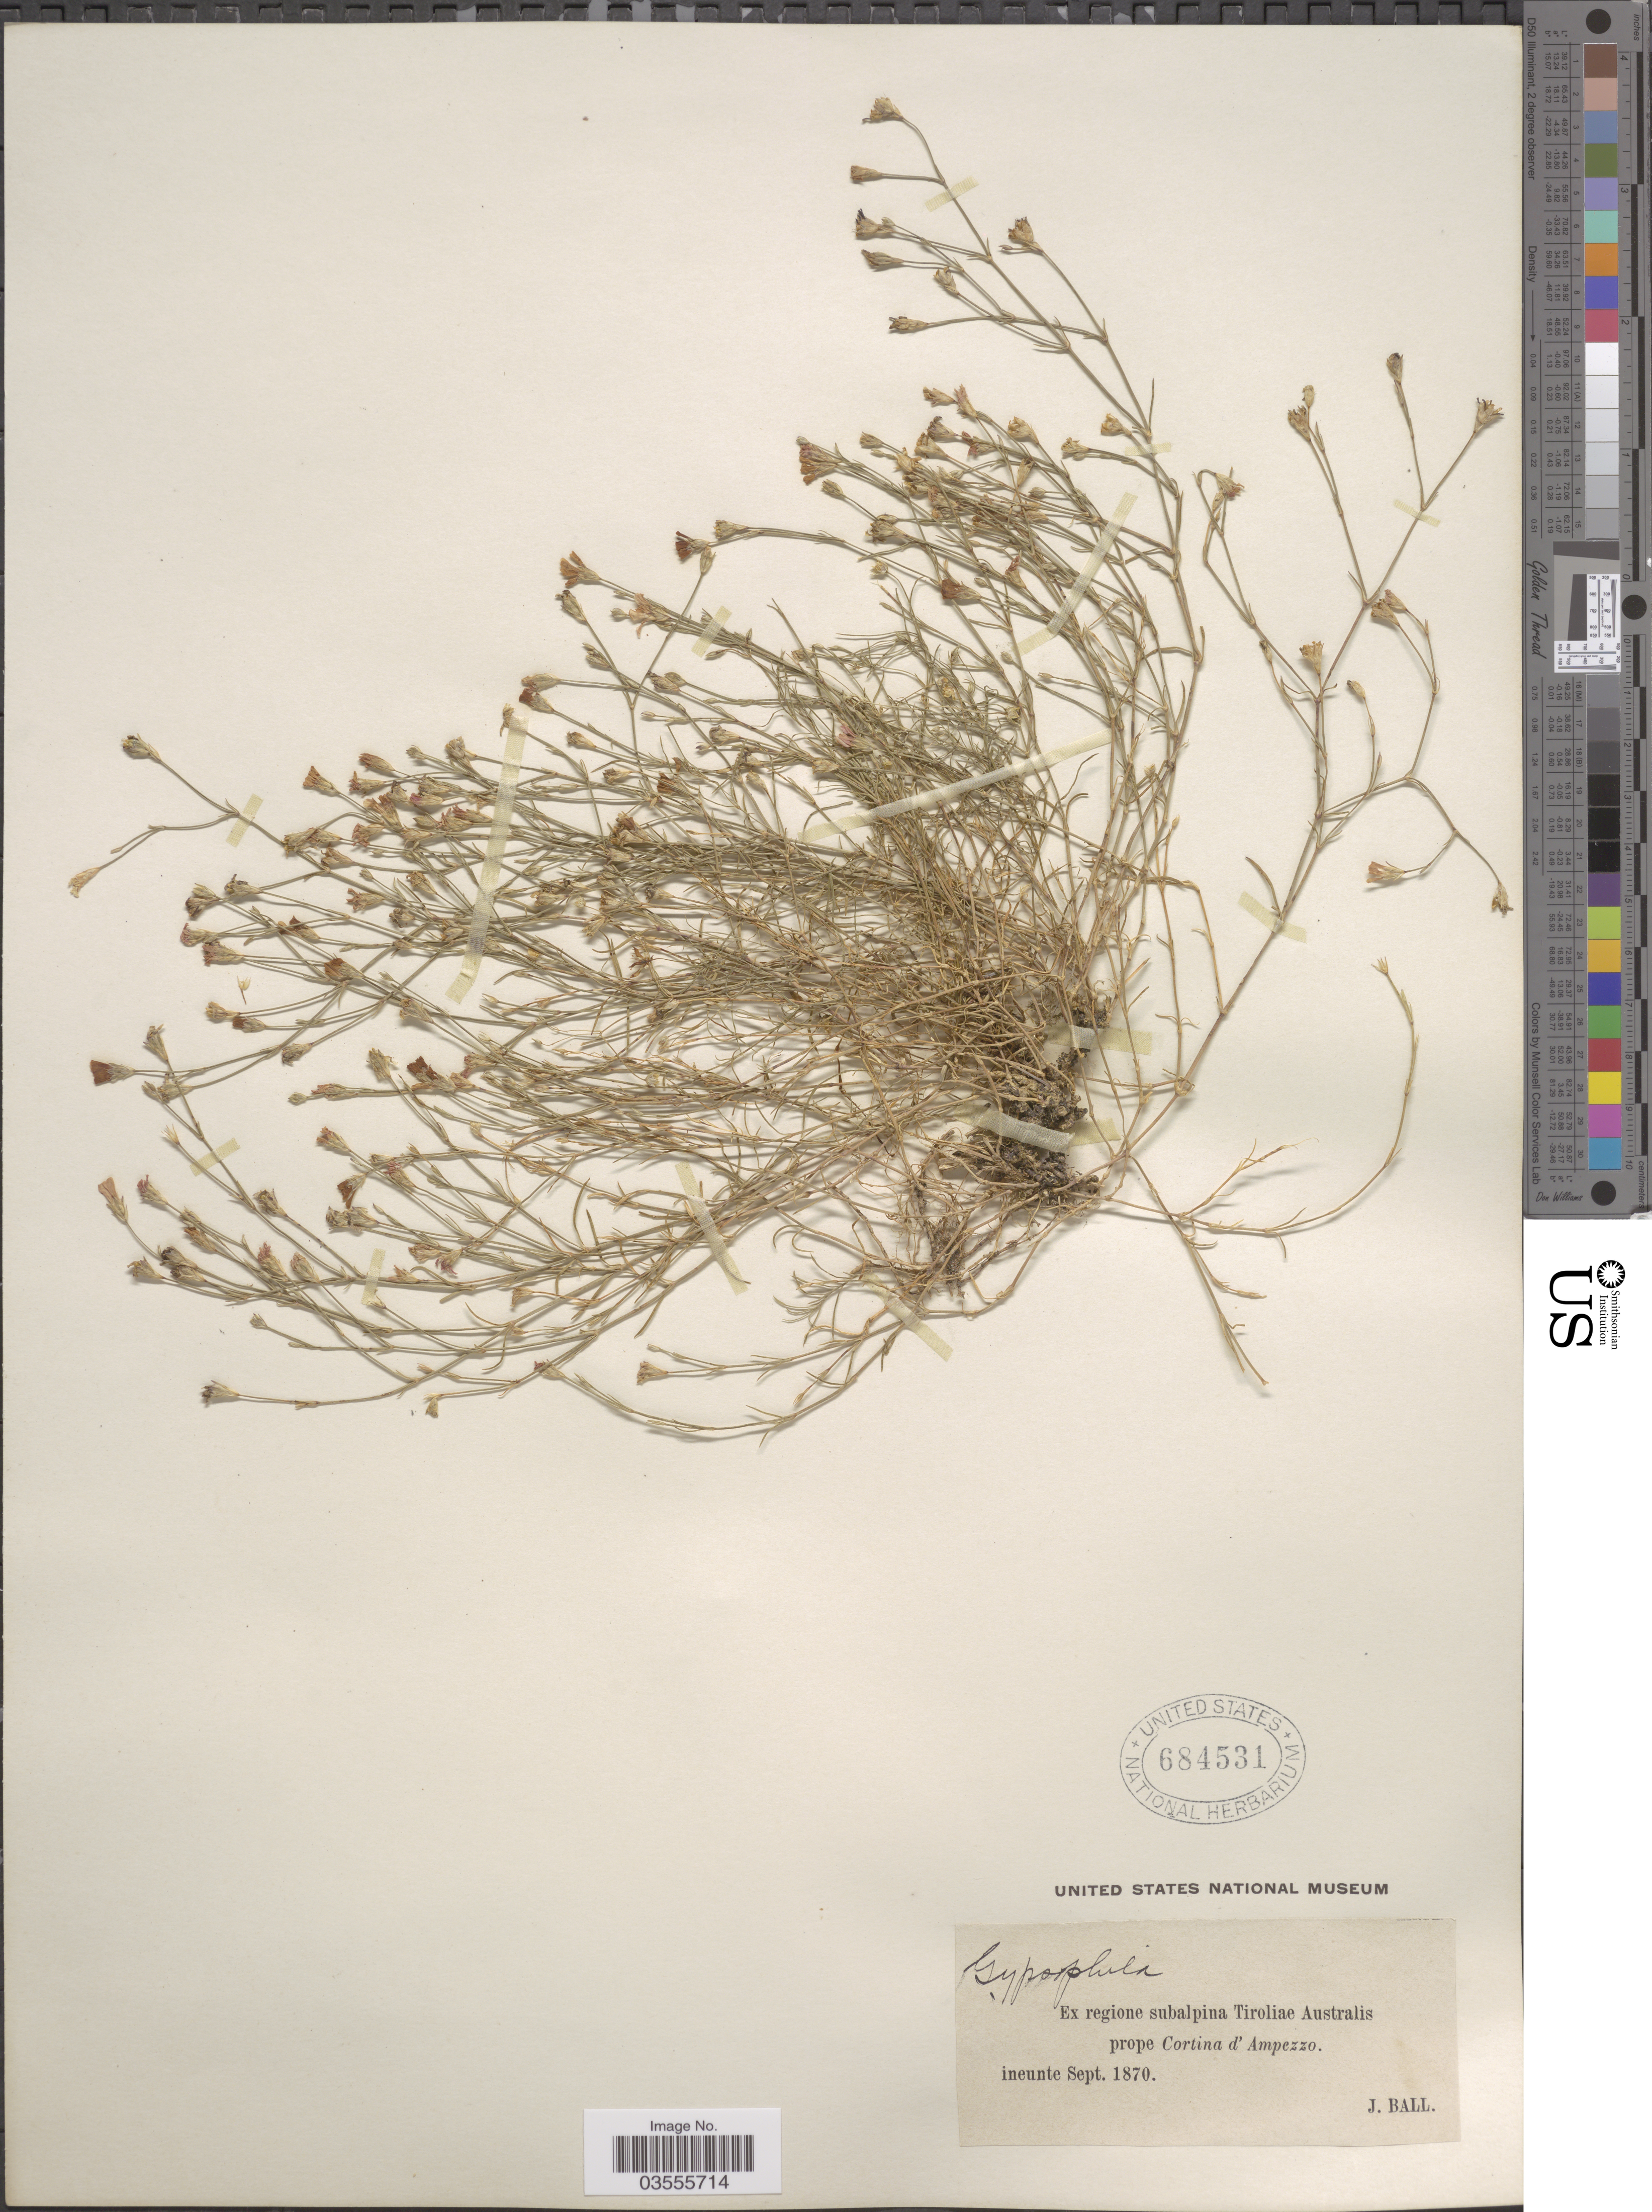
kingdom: Plantae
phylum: Tracheophyta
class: Magnoliopsida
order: Caryophyllales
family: Caryophyllaceae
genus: Petrorhagia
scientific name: Petrorhagia saxifraga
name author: (L.) Link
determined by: Rabeler, R. K.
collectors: J. Ball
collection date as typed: ineunte Sept. 1870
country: Italy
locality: Ex regione subalpina Tiroliae Australis prope Cortina d' Ampezzo.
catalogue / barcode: US 684531